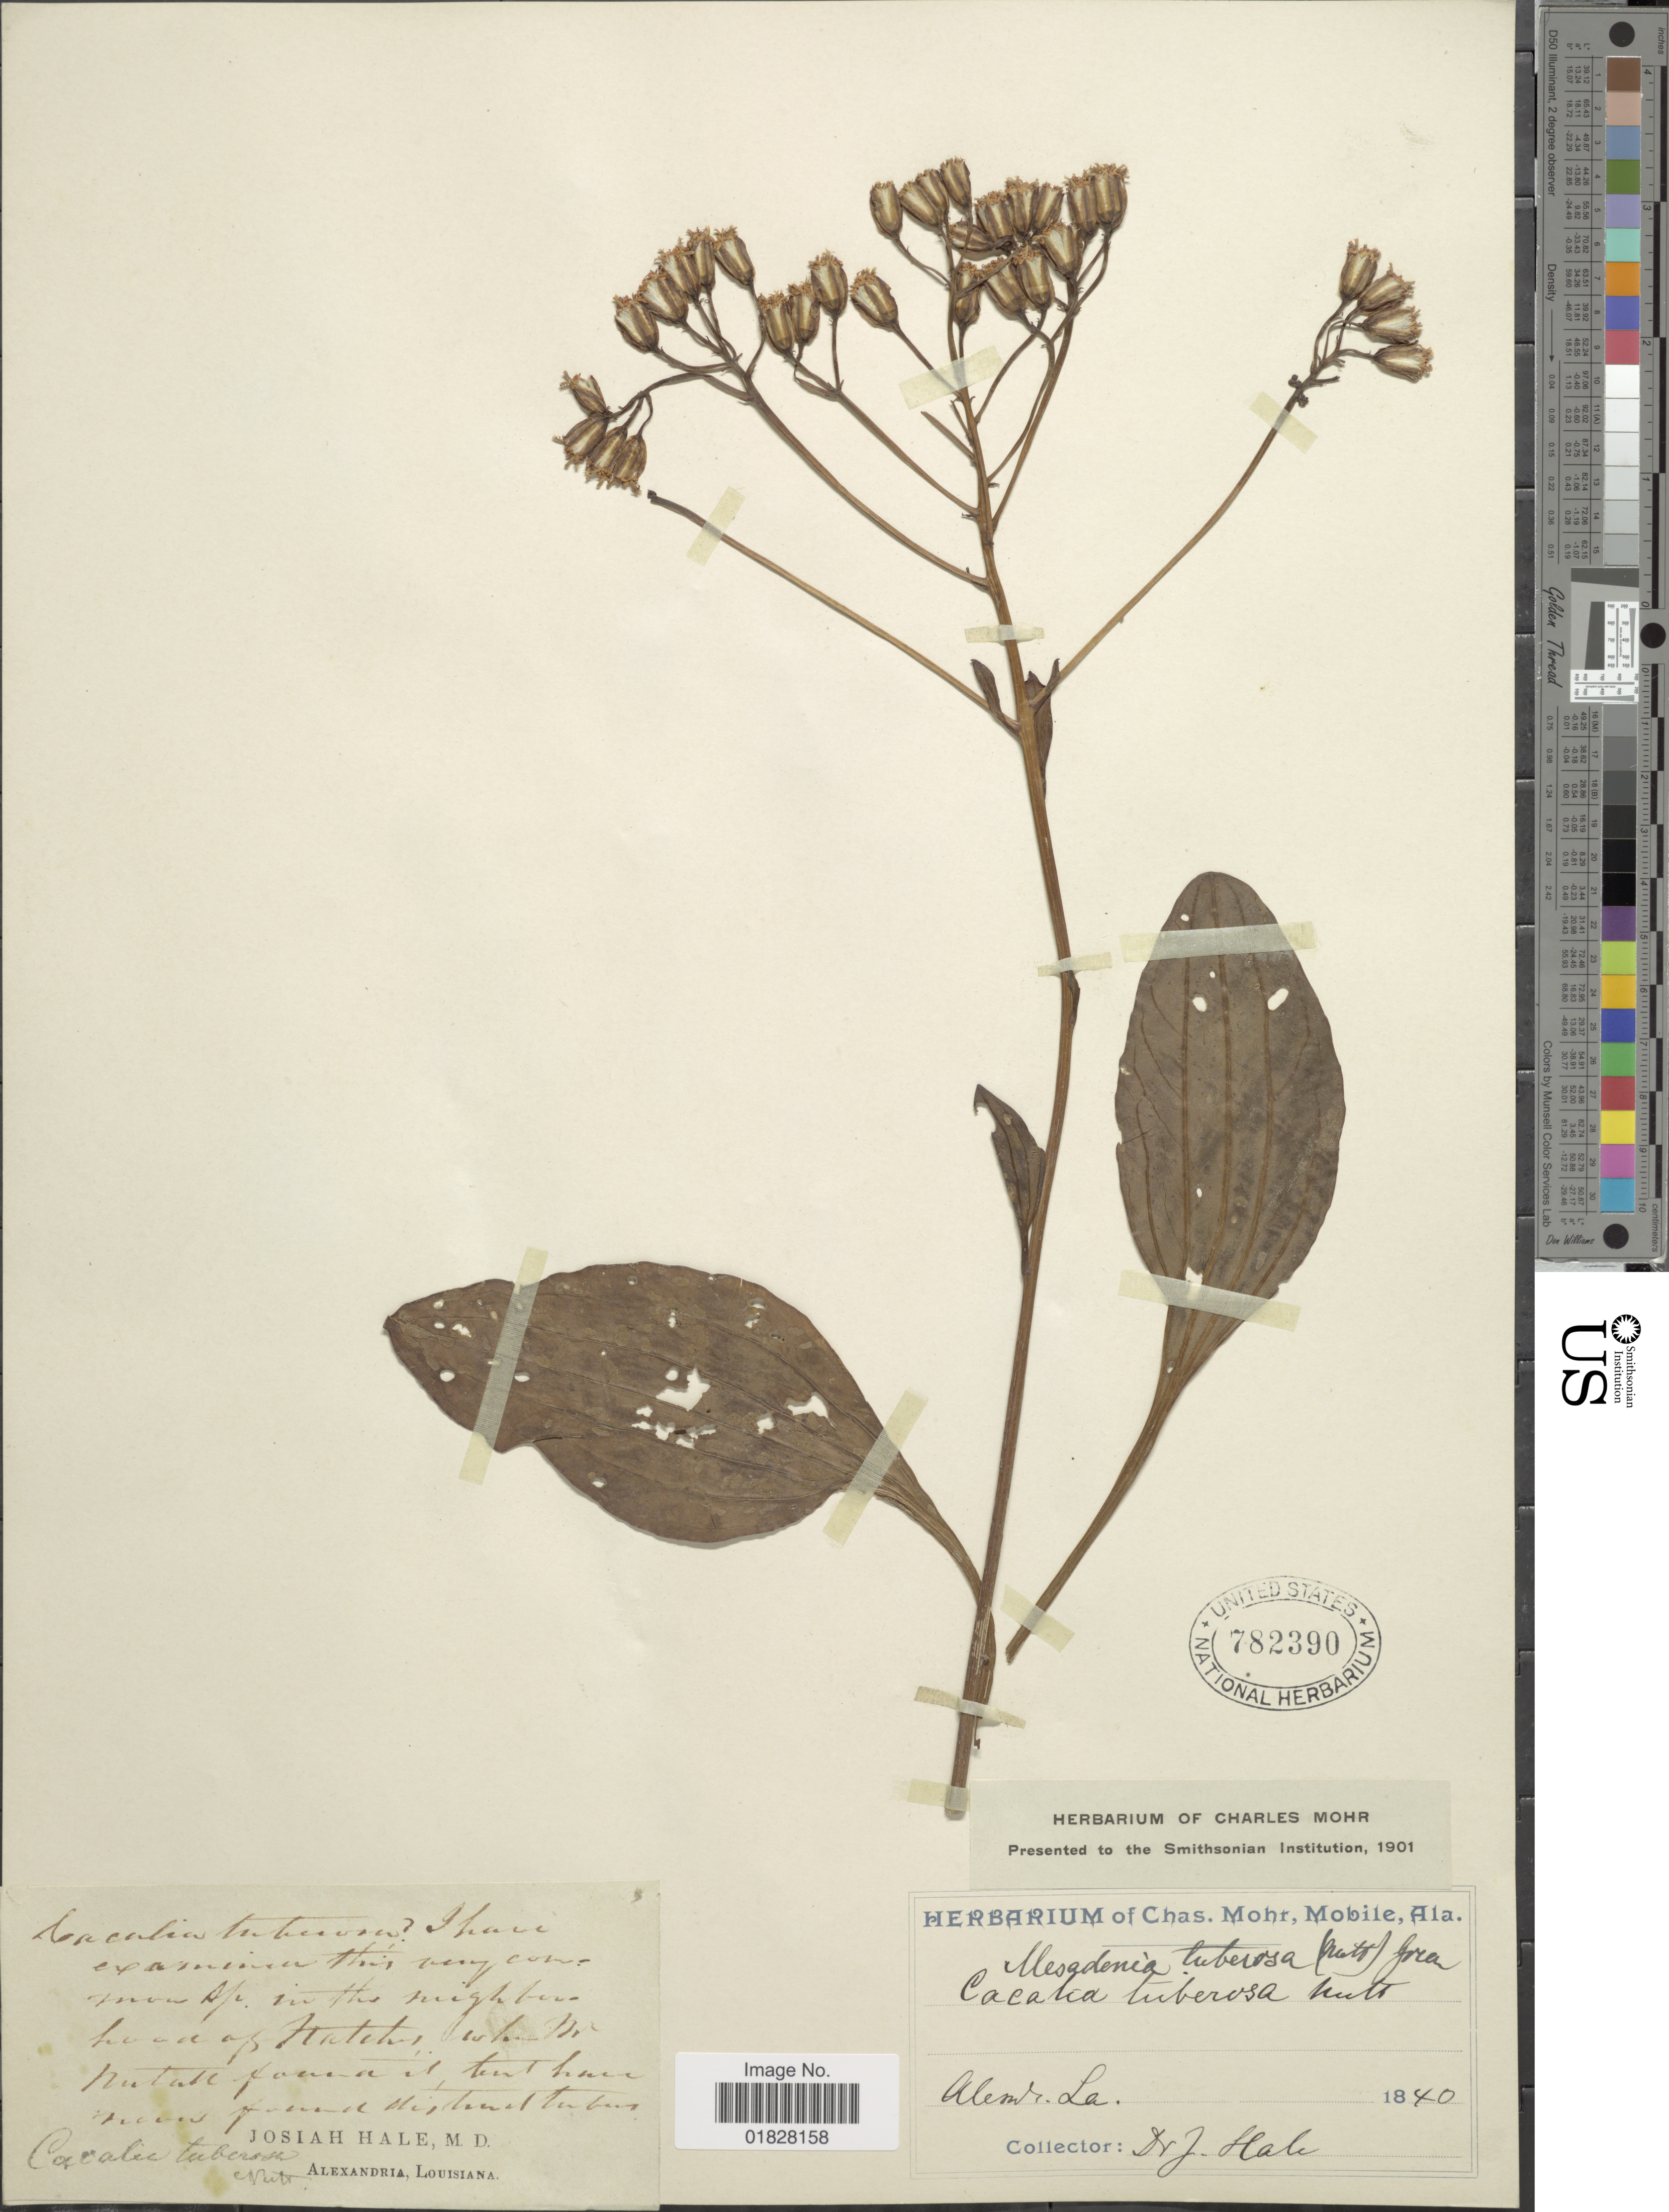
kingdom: Plantae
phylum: Tracheophyta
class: Magnoliopsida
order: Asterales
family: Asteraceae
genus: Arnoglossum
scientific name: Arnoglossum plantagineum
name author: Raf.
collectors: J. Hale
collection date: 1840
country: United States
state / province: Louisiana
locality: Alexandria La.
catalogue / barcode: US 782390